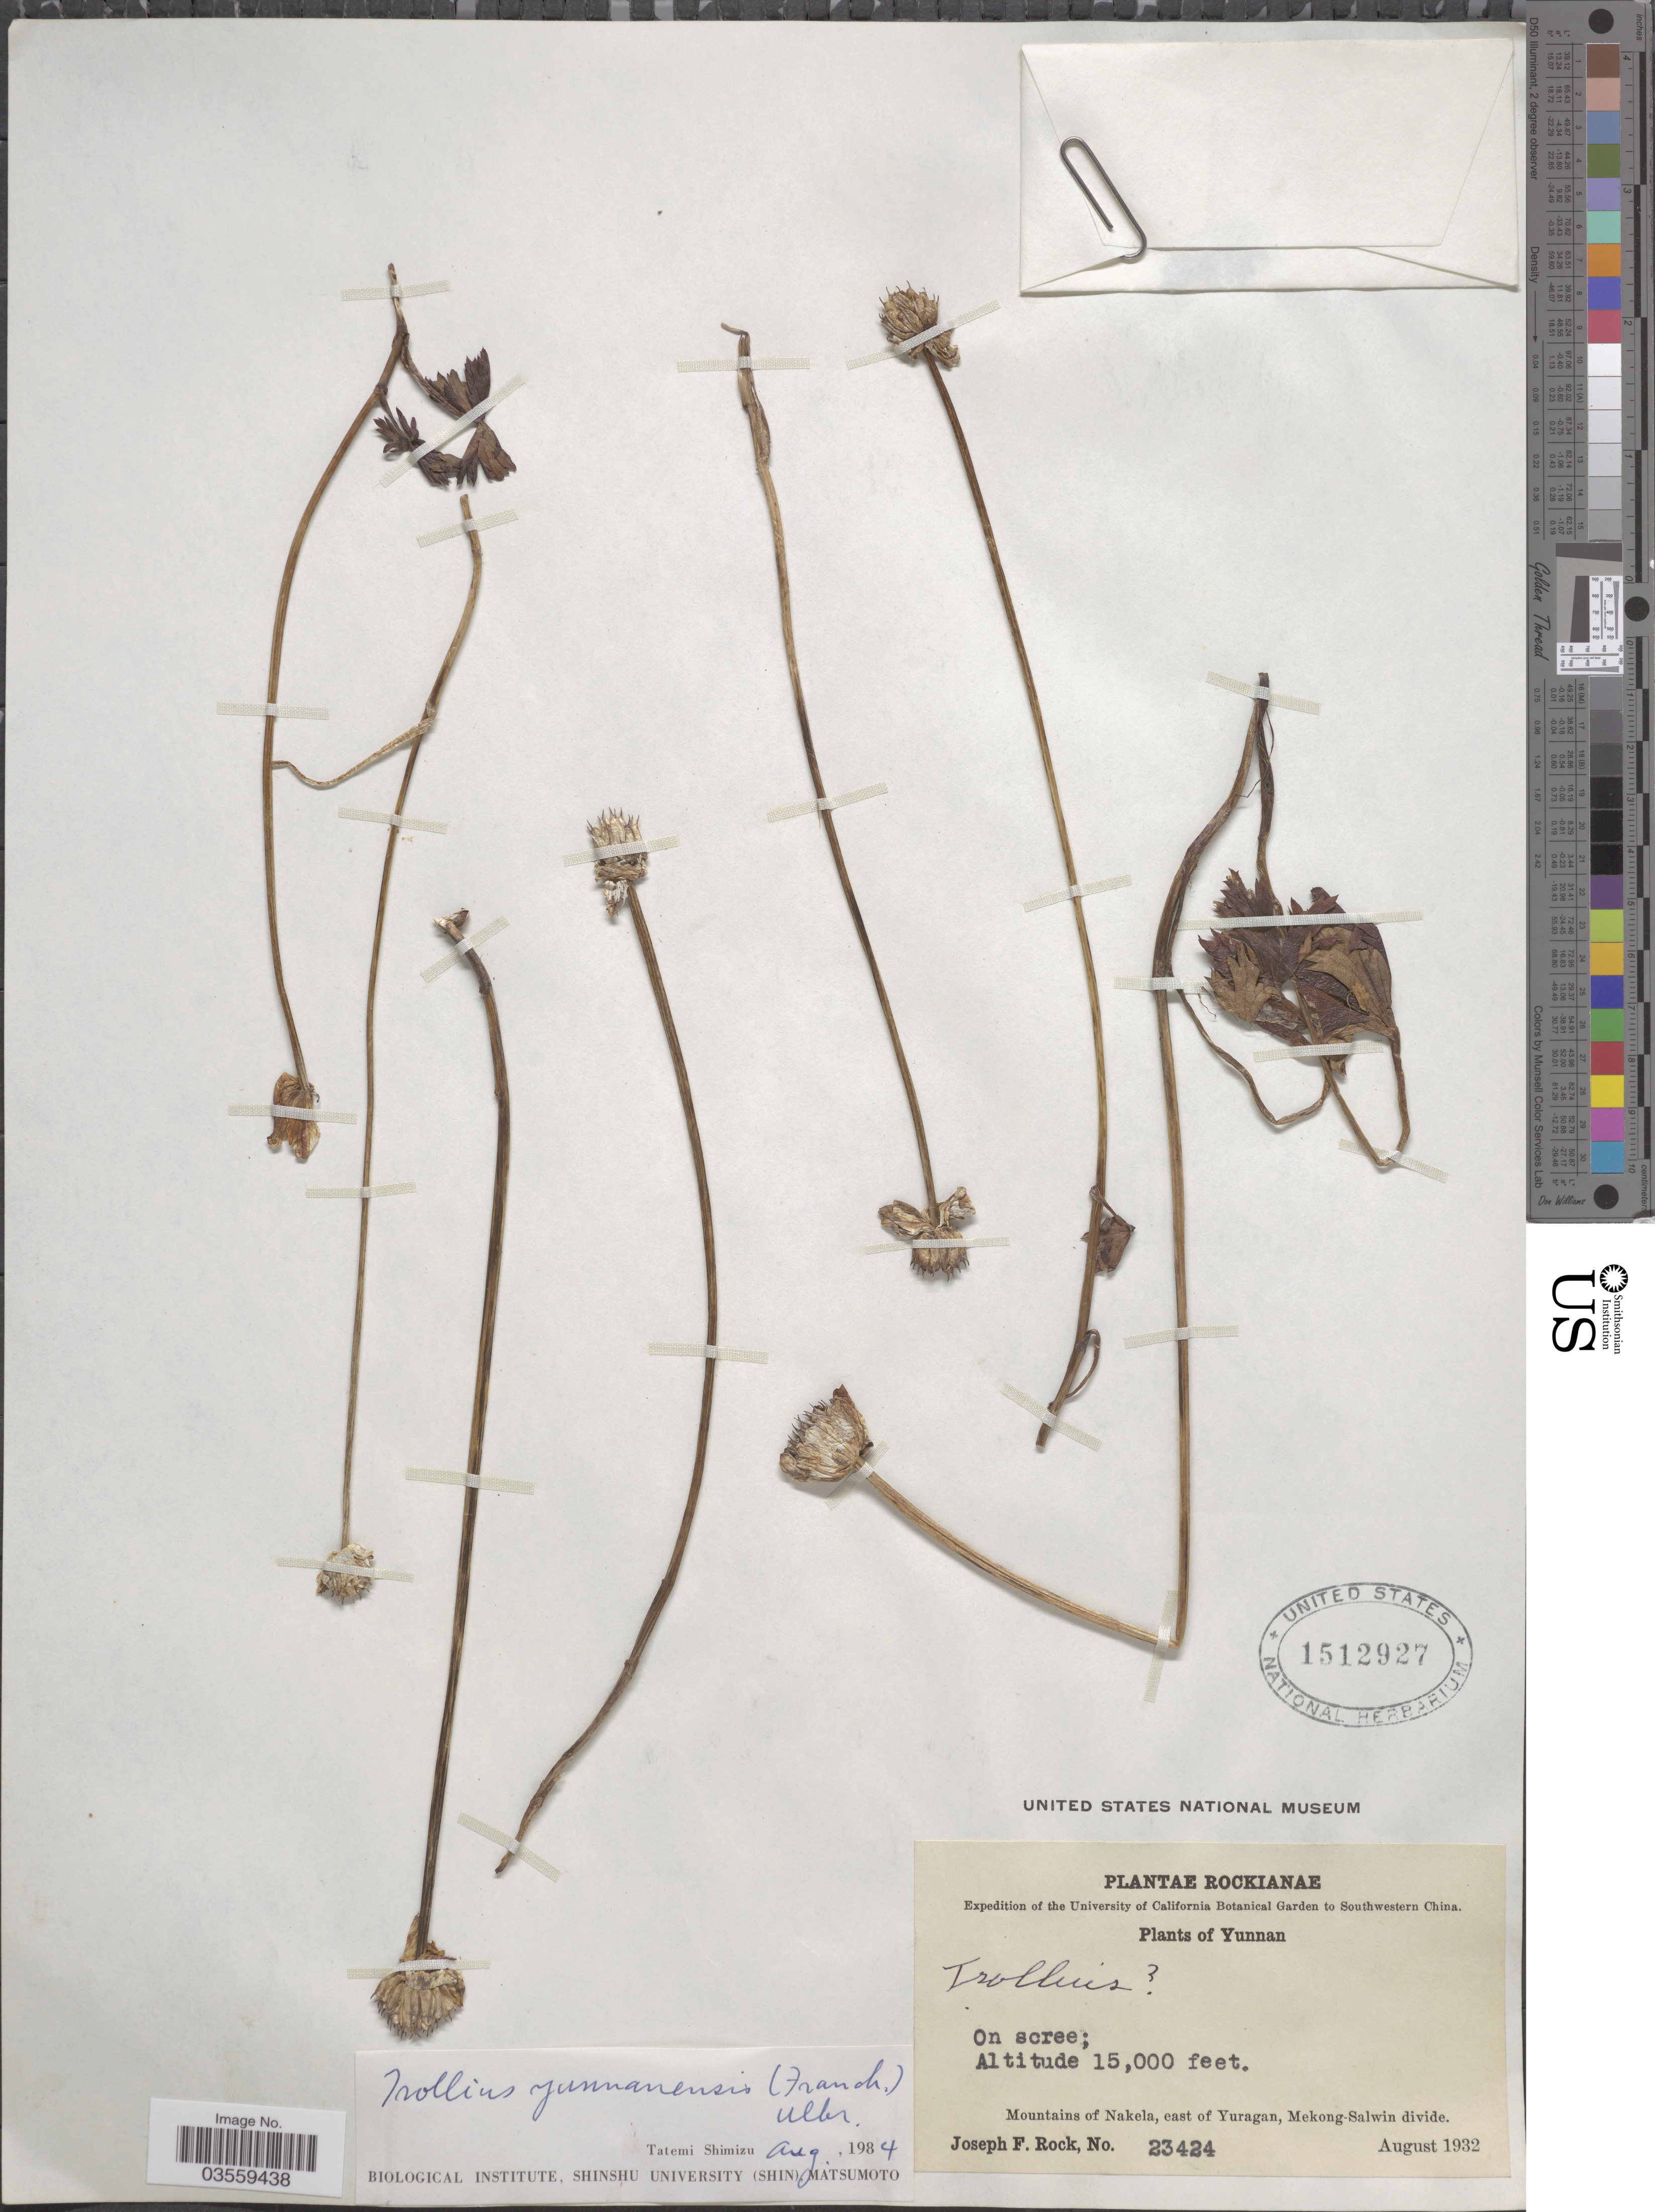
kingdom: Plantae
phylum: Tracheophyta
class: Magnoliopsida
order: Ranunculales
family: Ranunculaceae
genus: Trollius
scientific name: Trollius yunnanensis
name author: Ulbr.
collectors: J. F. Rock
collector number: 23424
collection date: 1932-08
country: China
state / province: Yunnan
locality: Southwestern China. Mountains of Nakela, east of Yuragan, Mekong-Salwin divide.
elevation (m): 4572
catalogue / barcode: US 1512927